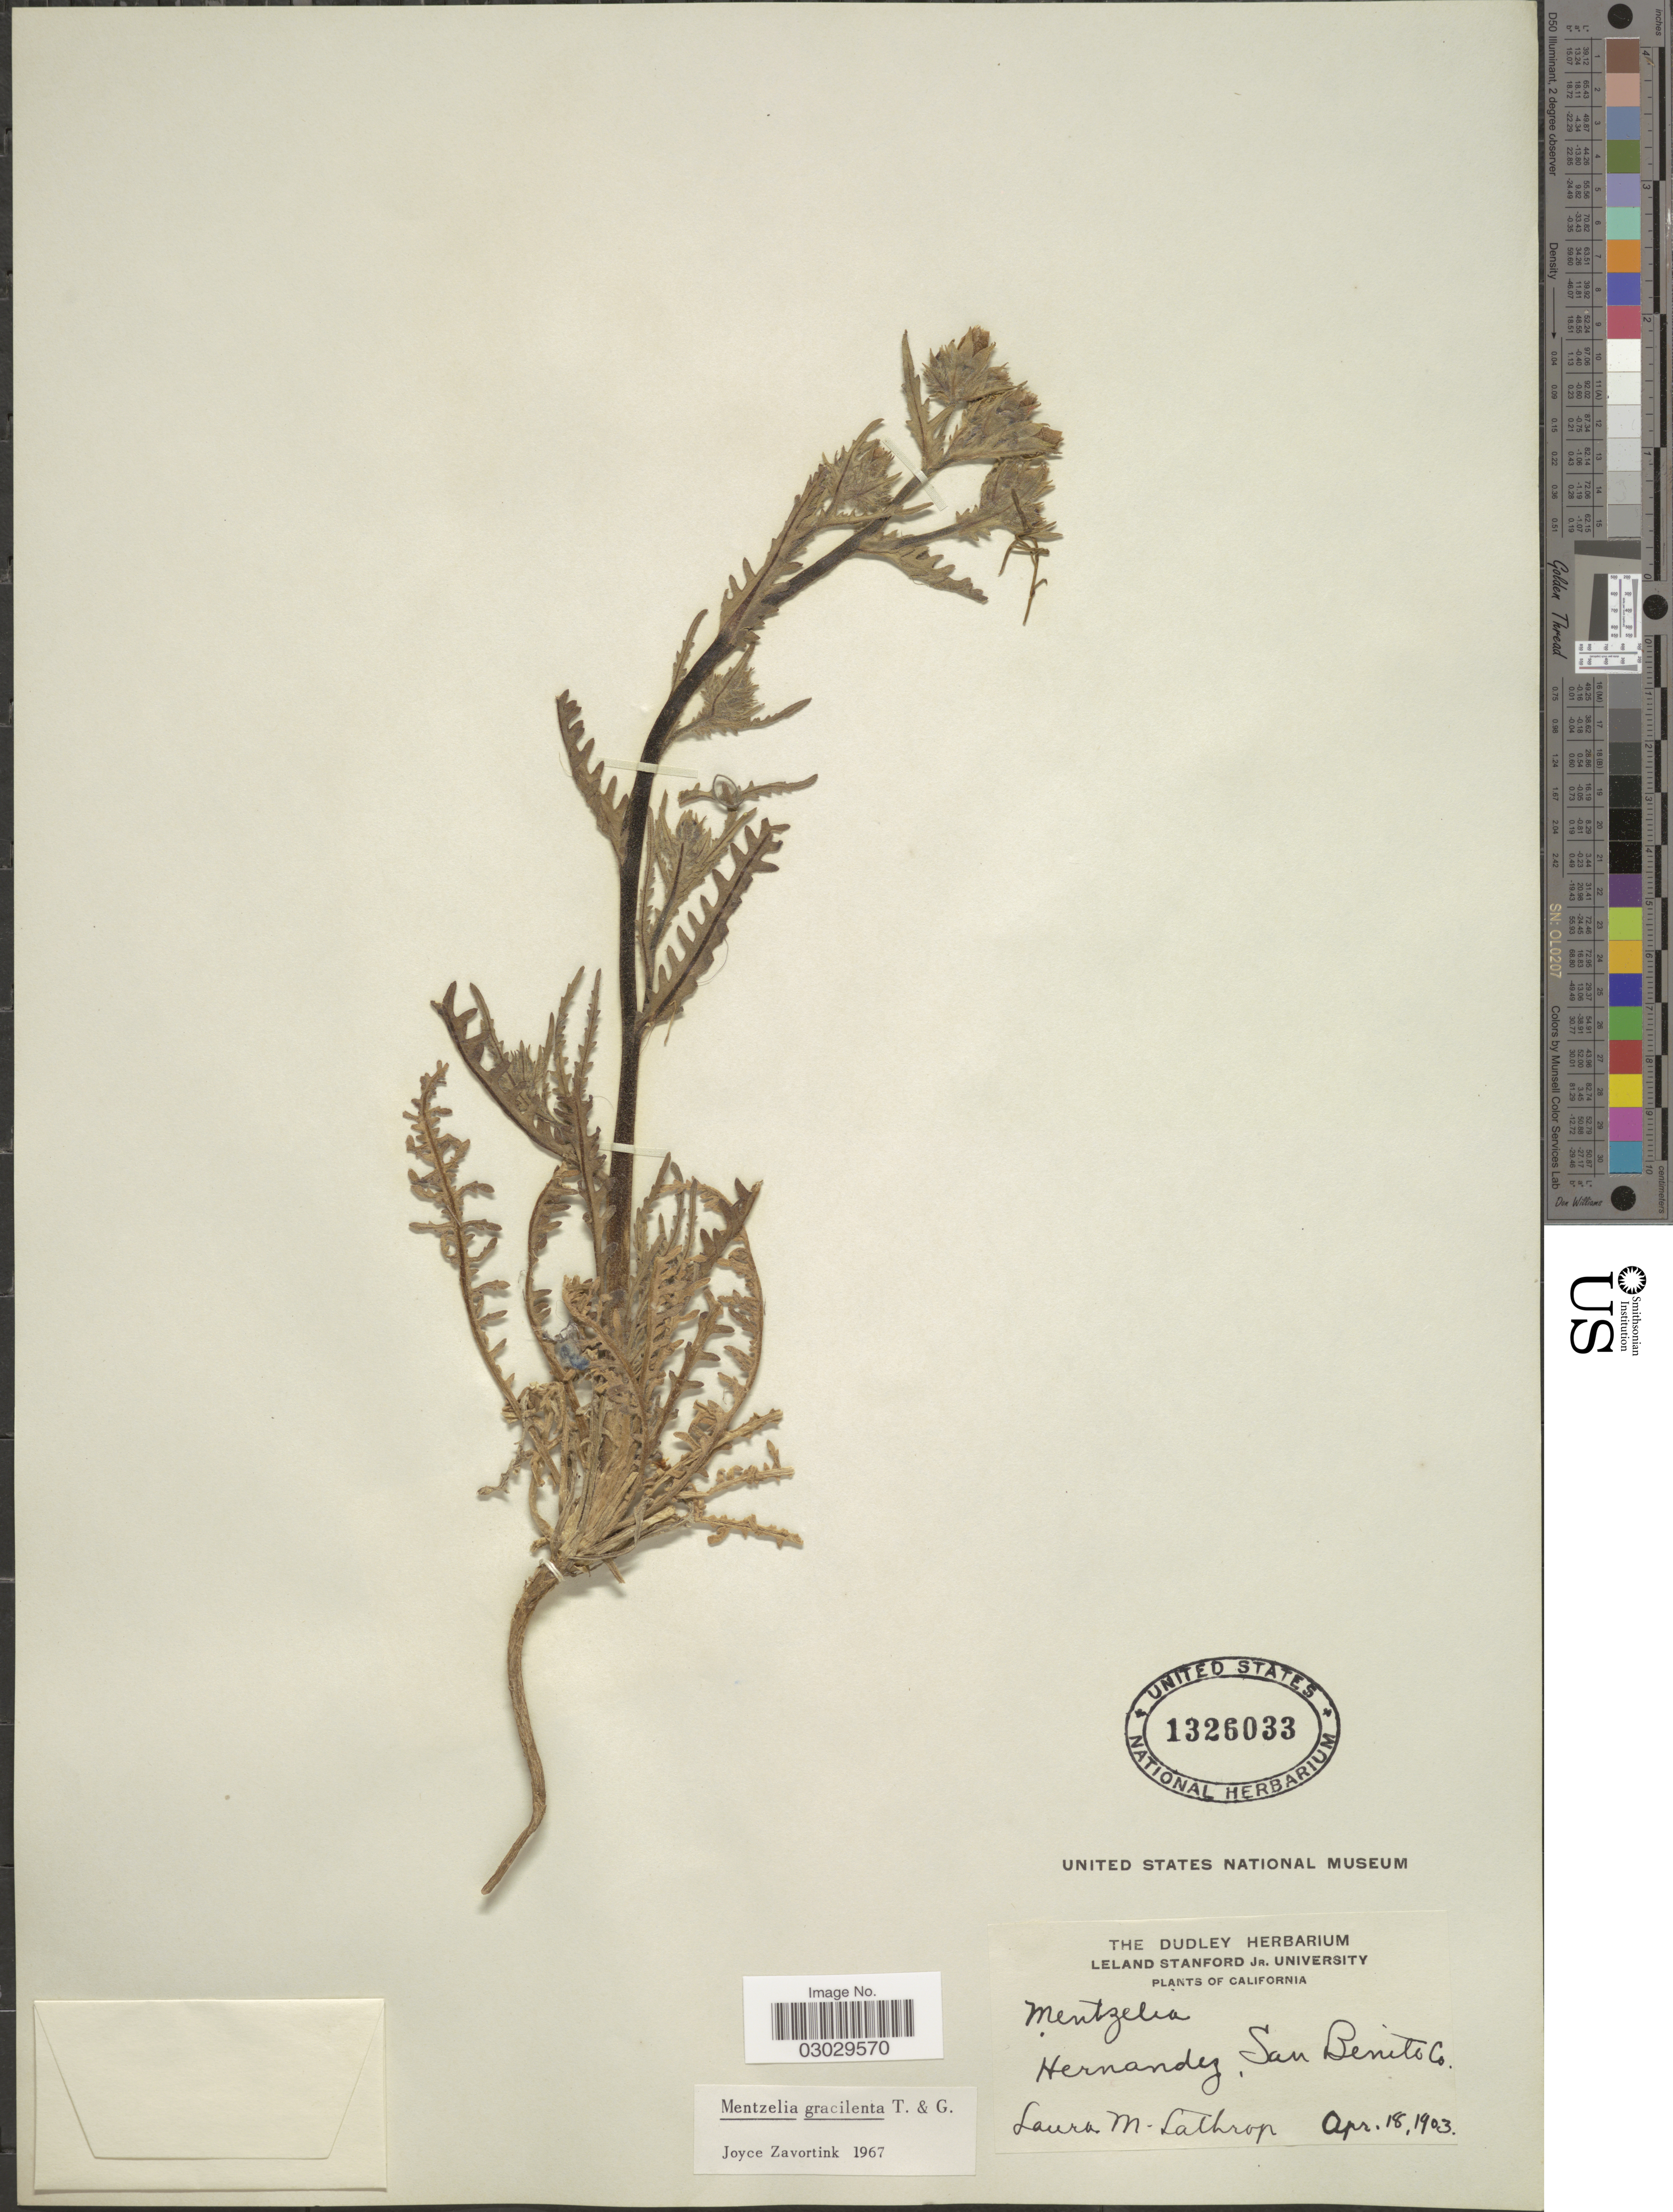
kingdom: Plantae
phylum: Tracheophyta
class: Magnoliopsida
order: Cornales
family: Loasaceae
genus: Mentzelia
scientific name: Mentzelia gracilenta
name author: Torr. & A. Gray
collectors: L. M. Lathrop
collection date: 1903-04-18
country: United States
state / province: California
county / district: San Benito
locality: Hernandez, San Benito Co.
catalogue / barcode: US 1326033